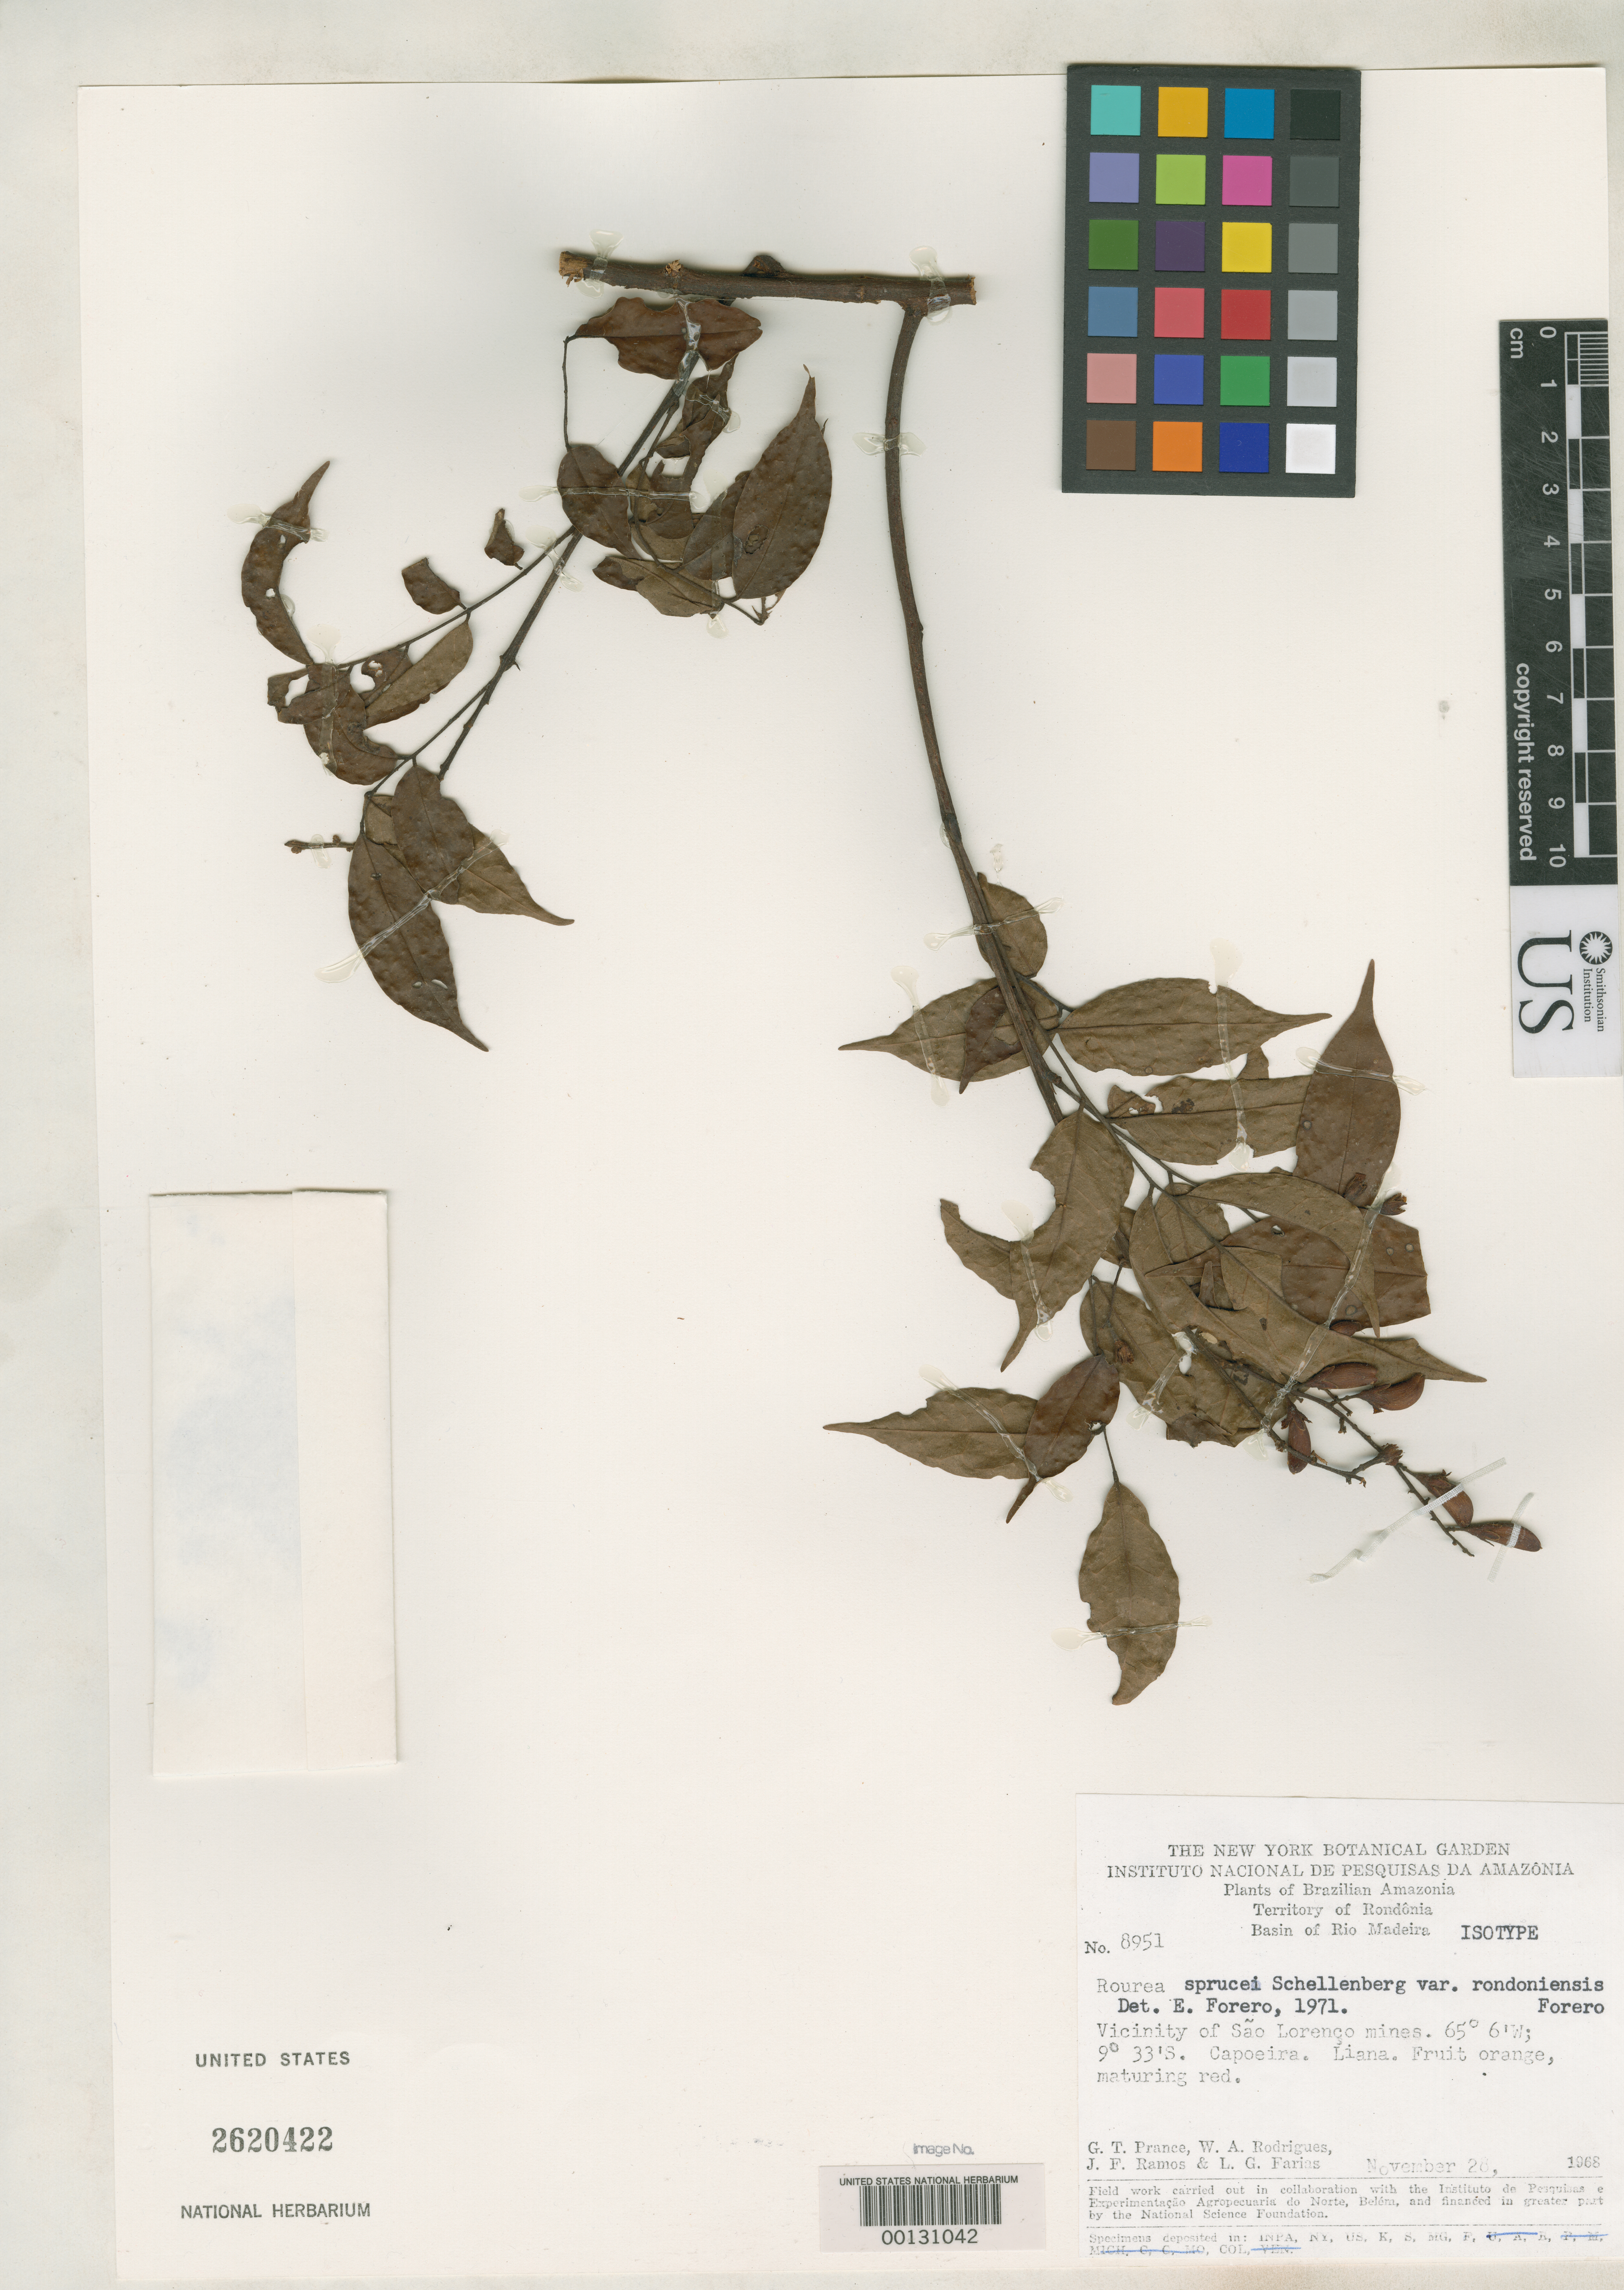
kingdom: Plantae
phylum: Tracheophyta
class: Magnoliopsida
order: Oxalidales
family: Connaraceae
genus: Rourea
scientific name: Rourea sprucei var. rondoniensis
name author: Forero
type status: Isotype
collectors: G. T. Prance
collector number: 8951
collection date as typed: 28 Nov 1968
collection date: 1968-11-28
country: Brazil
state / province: Rondônia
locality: Rio Madeira basin, vicinity of Sao Lorenco mines.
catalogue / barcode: US 2620422